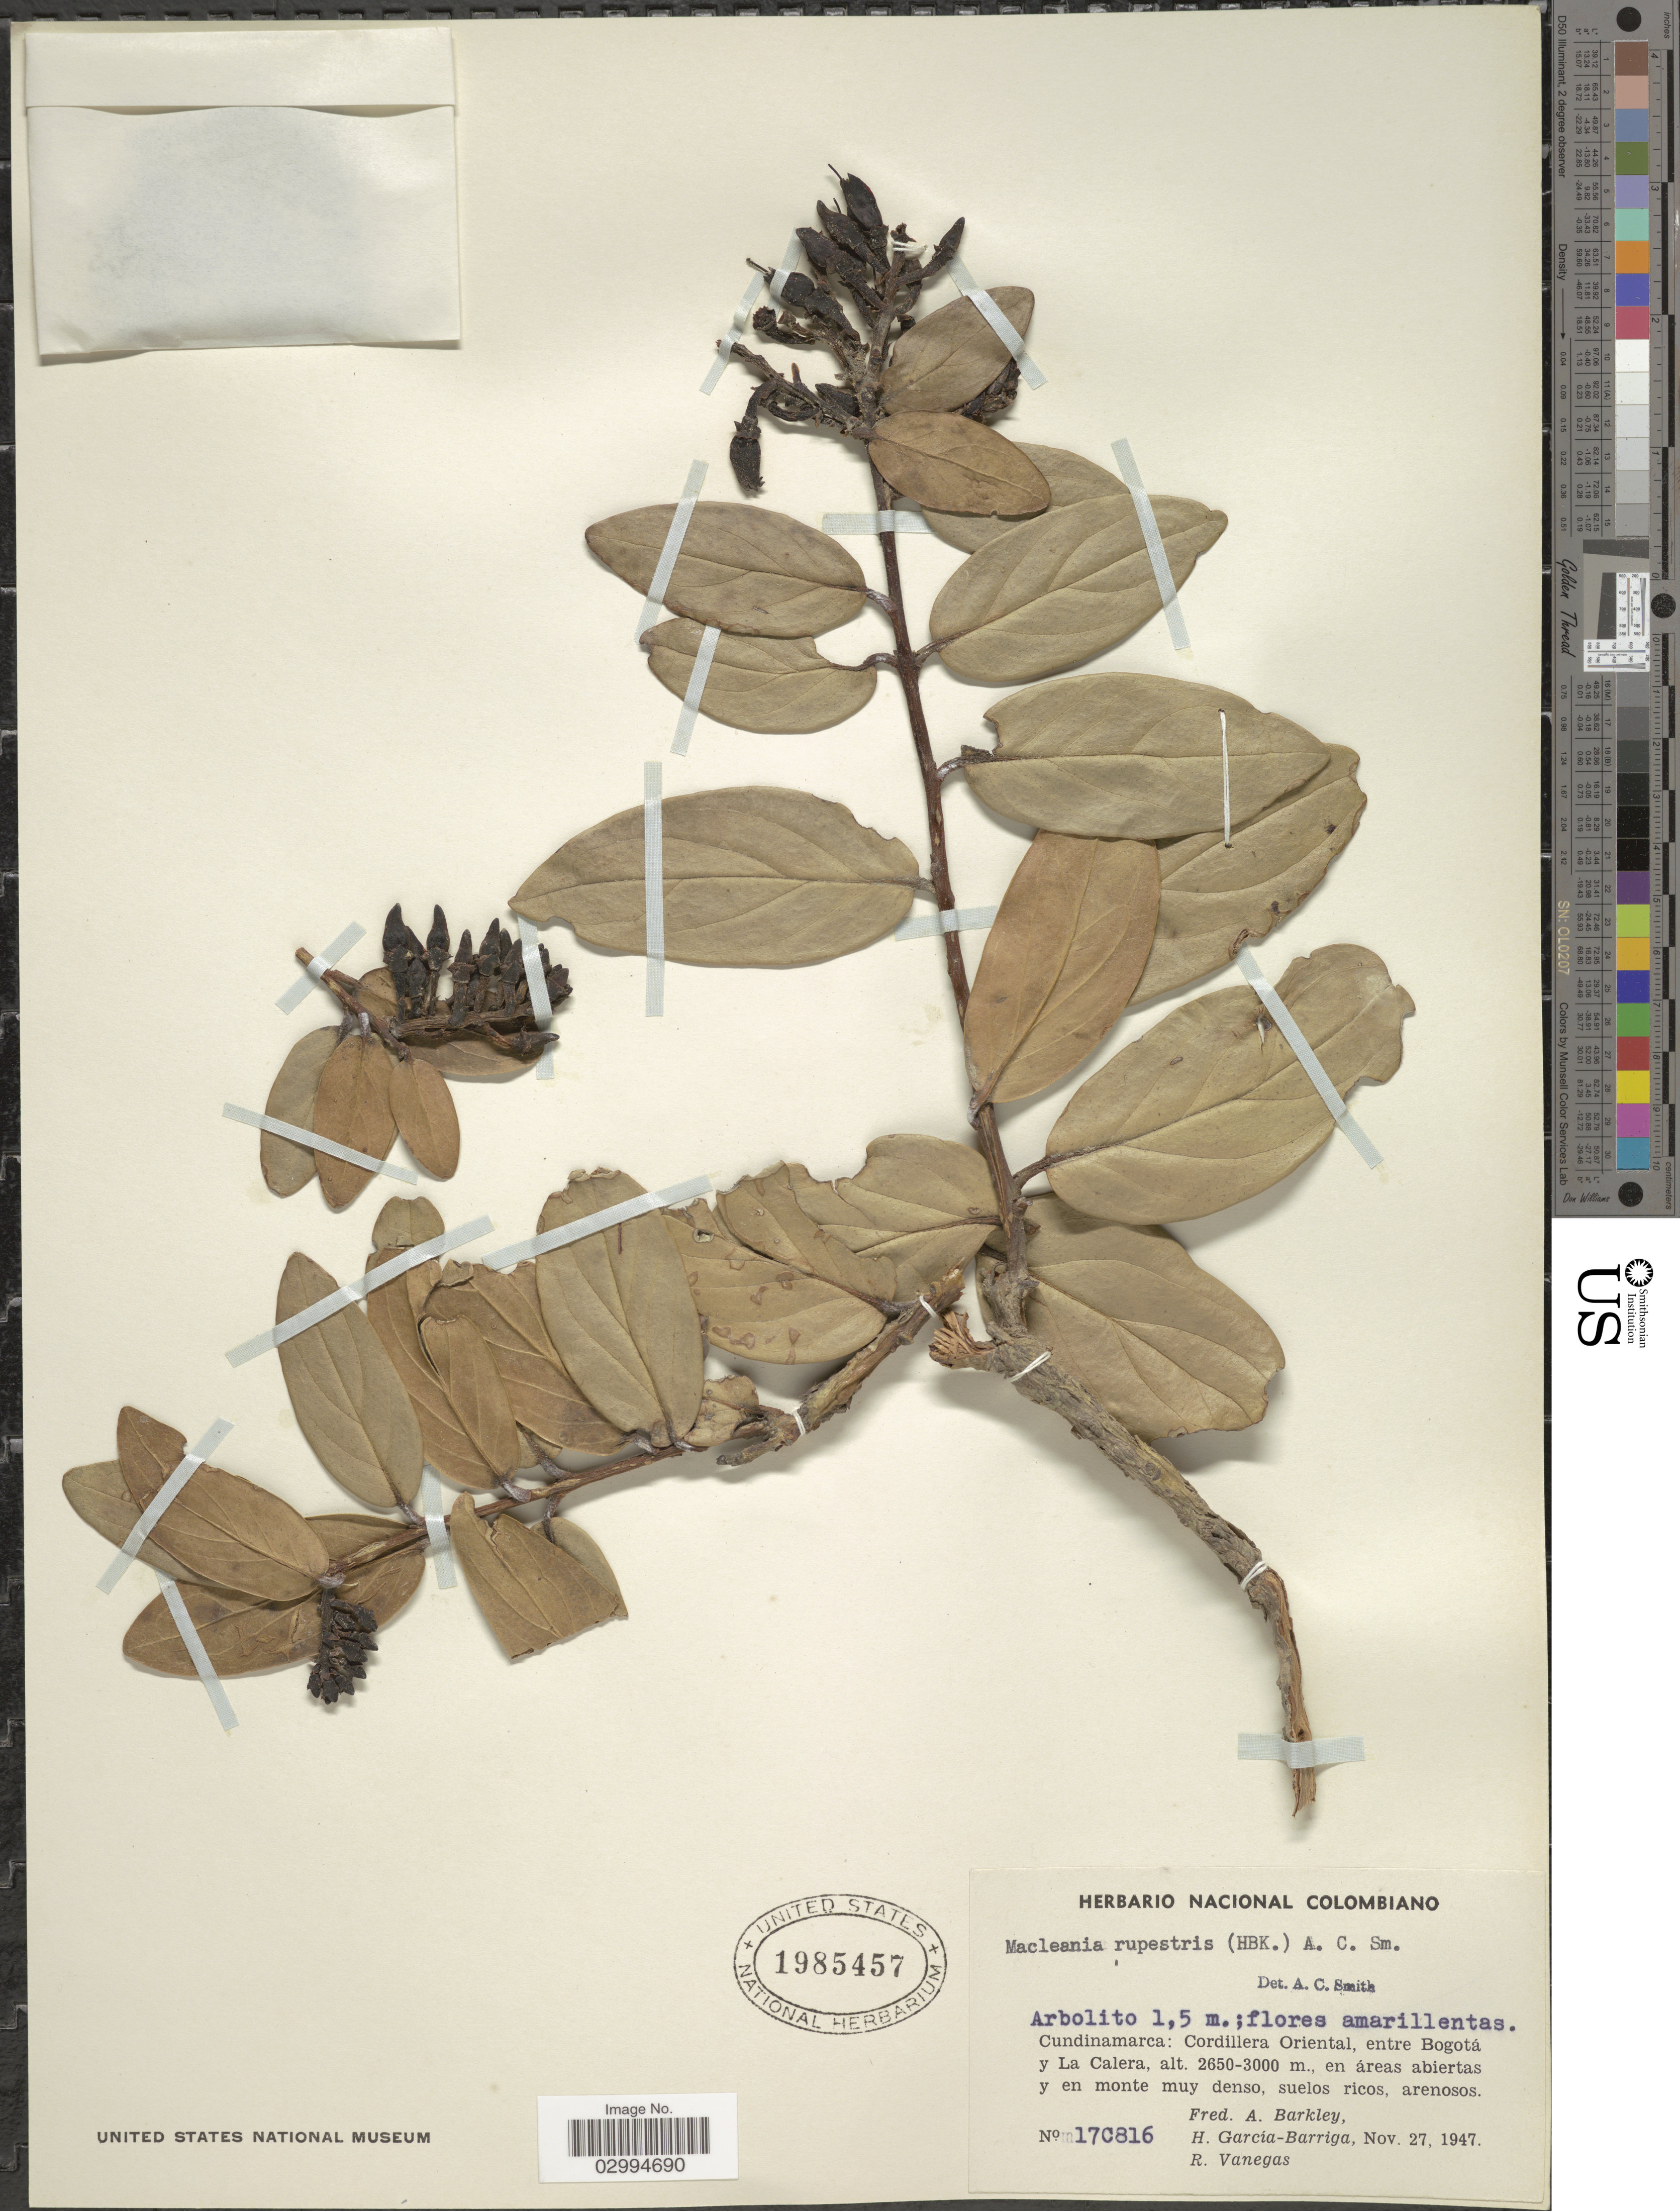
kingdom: Plantae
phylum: Tracheophyta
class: Magnoliopsida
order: Ericales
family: Ericaceae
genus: Macleania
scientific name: Macleania rupestris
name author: (Kunth) A.C. Sm.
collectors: F. A. Barkley, H. García Barriga & R. Vanegas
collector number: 17C816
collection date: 1947-11-27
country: Colombia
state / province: Cundinamarca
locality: Cordillera Oriental, entre Bogotá y La Calera.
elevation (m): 2650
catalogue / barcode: US 1985457